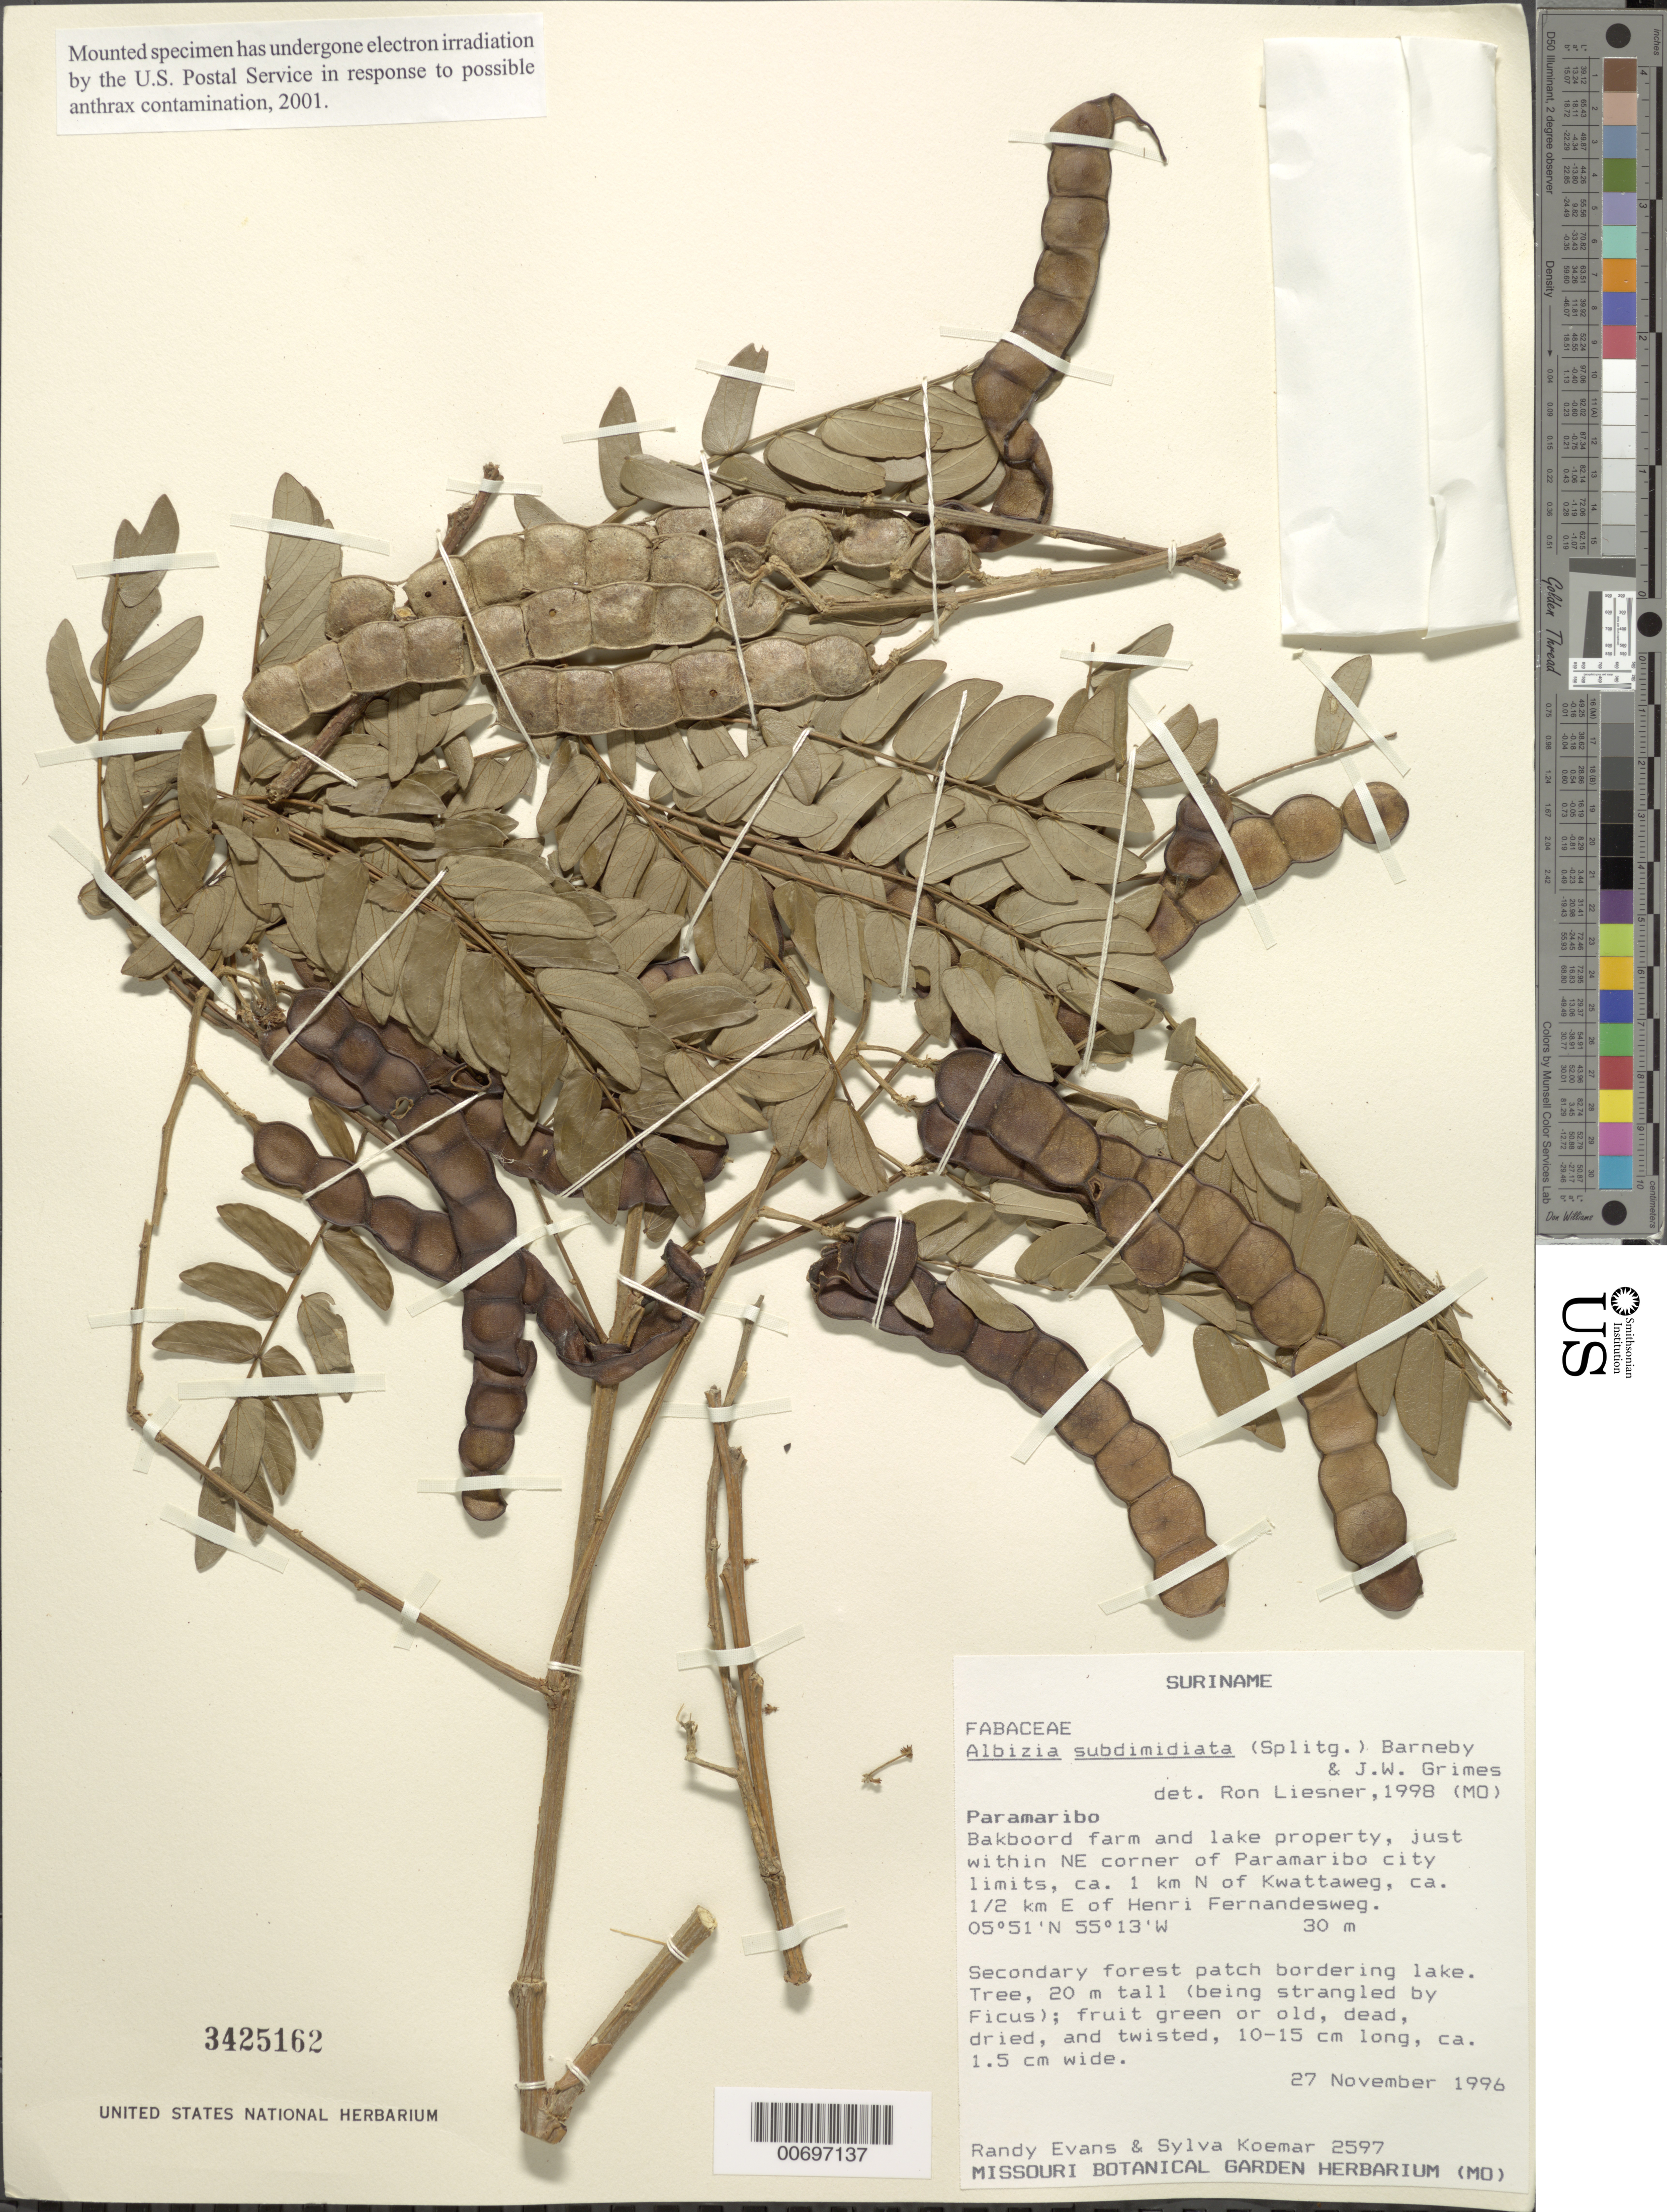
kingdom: Plantae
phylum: Tracheophyta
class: Magnoliopsida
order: Fabales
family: Fabaceae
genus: Pseudalbizzia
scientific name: Pseudalbizzia subdimidiata var. subdimidiata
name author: (Splitg.) Koenen & Duno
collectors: R. Evans & S. Koemar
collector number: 2597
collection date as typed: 27-Nov-96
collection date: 1996-11-27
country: Suriname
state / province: Paramaribo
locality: Bakboord farm and lake property, just within NE corner of Paramaribo city limits, ca. 1 km N of Kwattaweg, ca 1/2 km E of Henri Fernandesweg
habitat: Secondary forest patch bordering lake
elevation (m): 30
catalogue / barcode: US 3425162